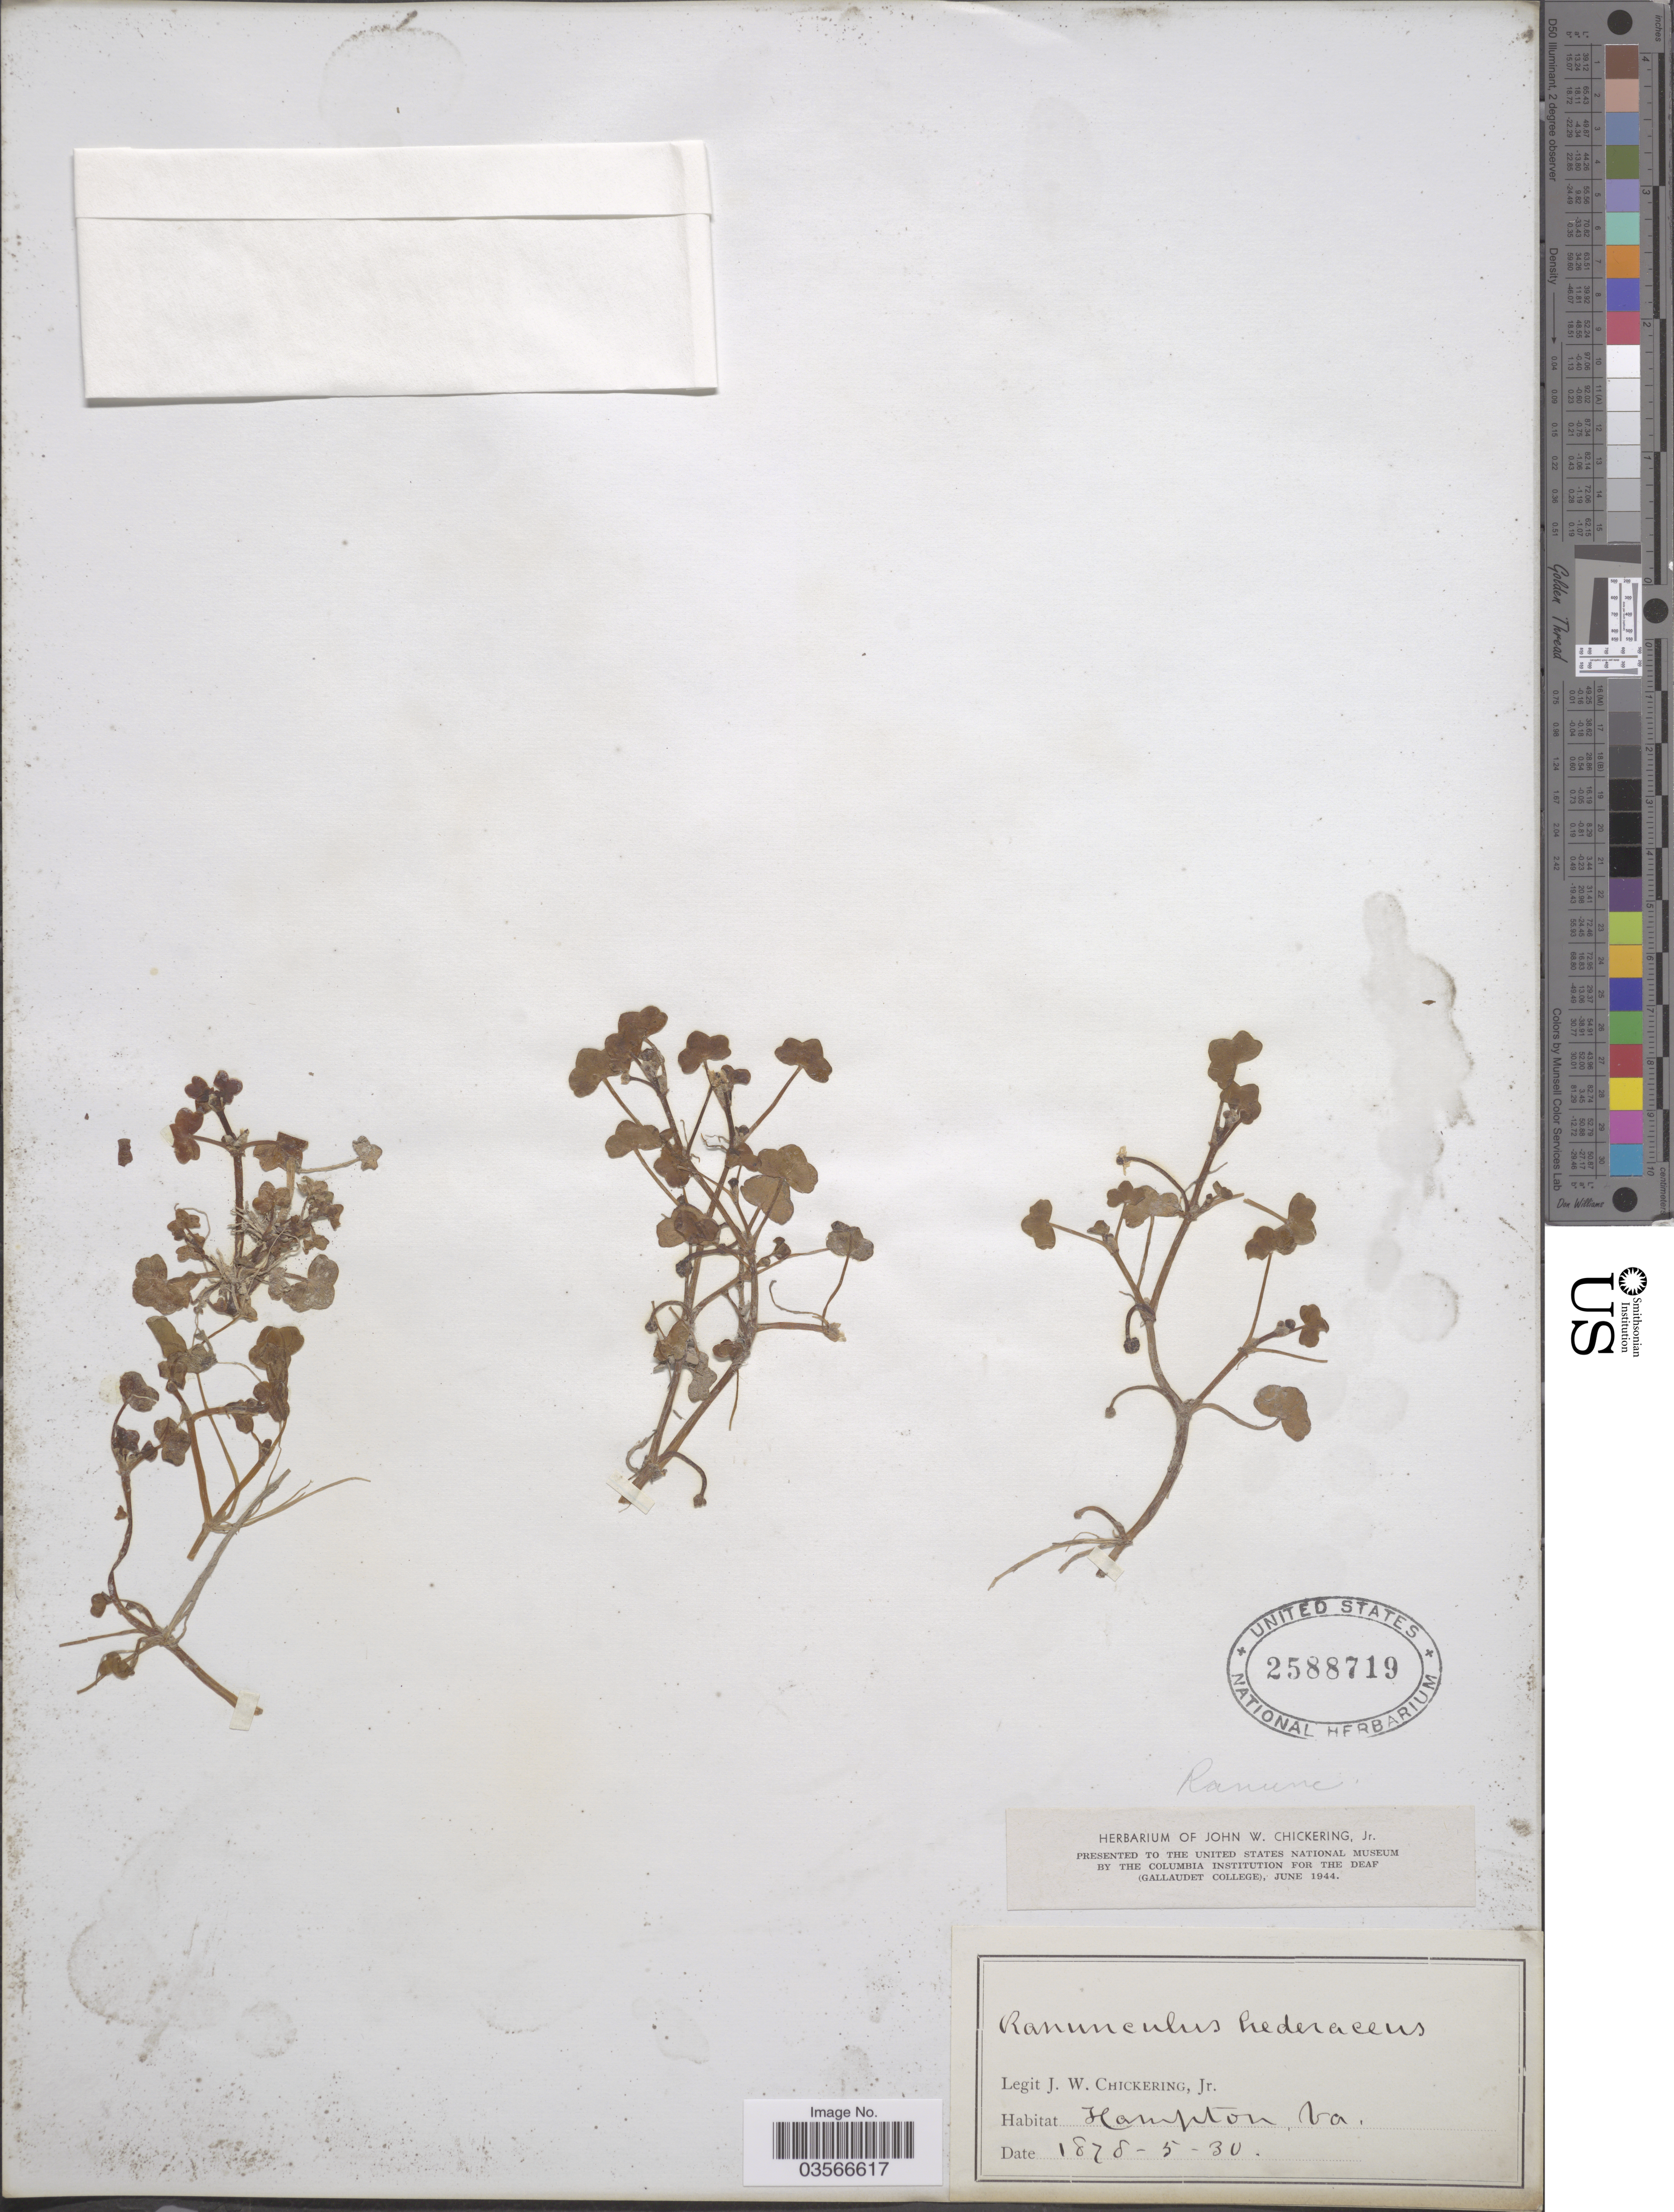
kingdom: Plantae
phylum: Tracheophyta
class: Magnoliopsida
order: Ranunculales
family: Ranunculaceae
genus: Ranunculus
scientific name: Ranunculus hederaceus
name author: L.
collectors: J. Chickering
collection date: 1878-05-30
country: United States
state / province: Virginia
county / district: City of Hampton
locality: Hampton.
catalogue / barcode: US 2588719